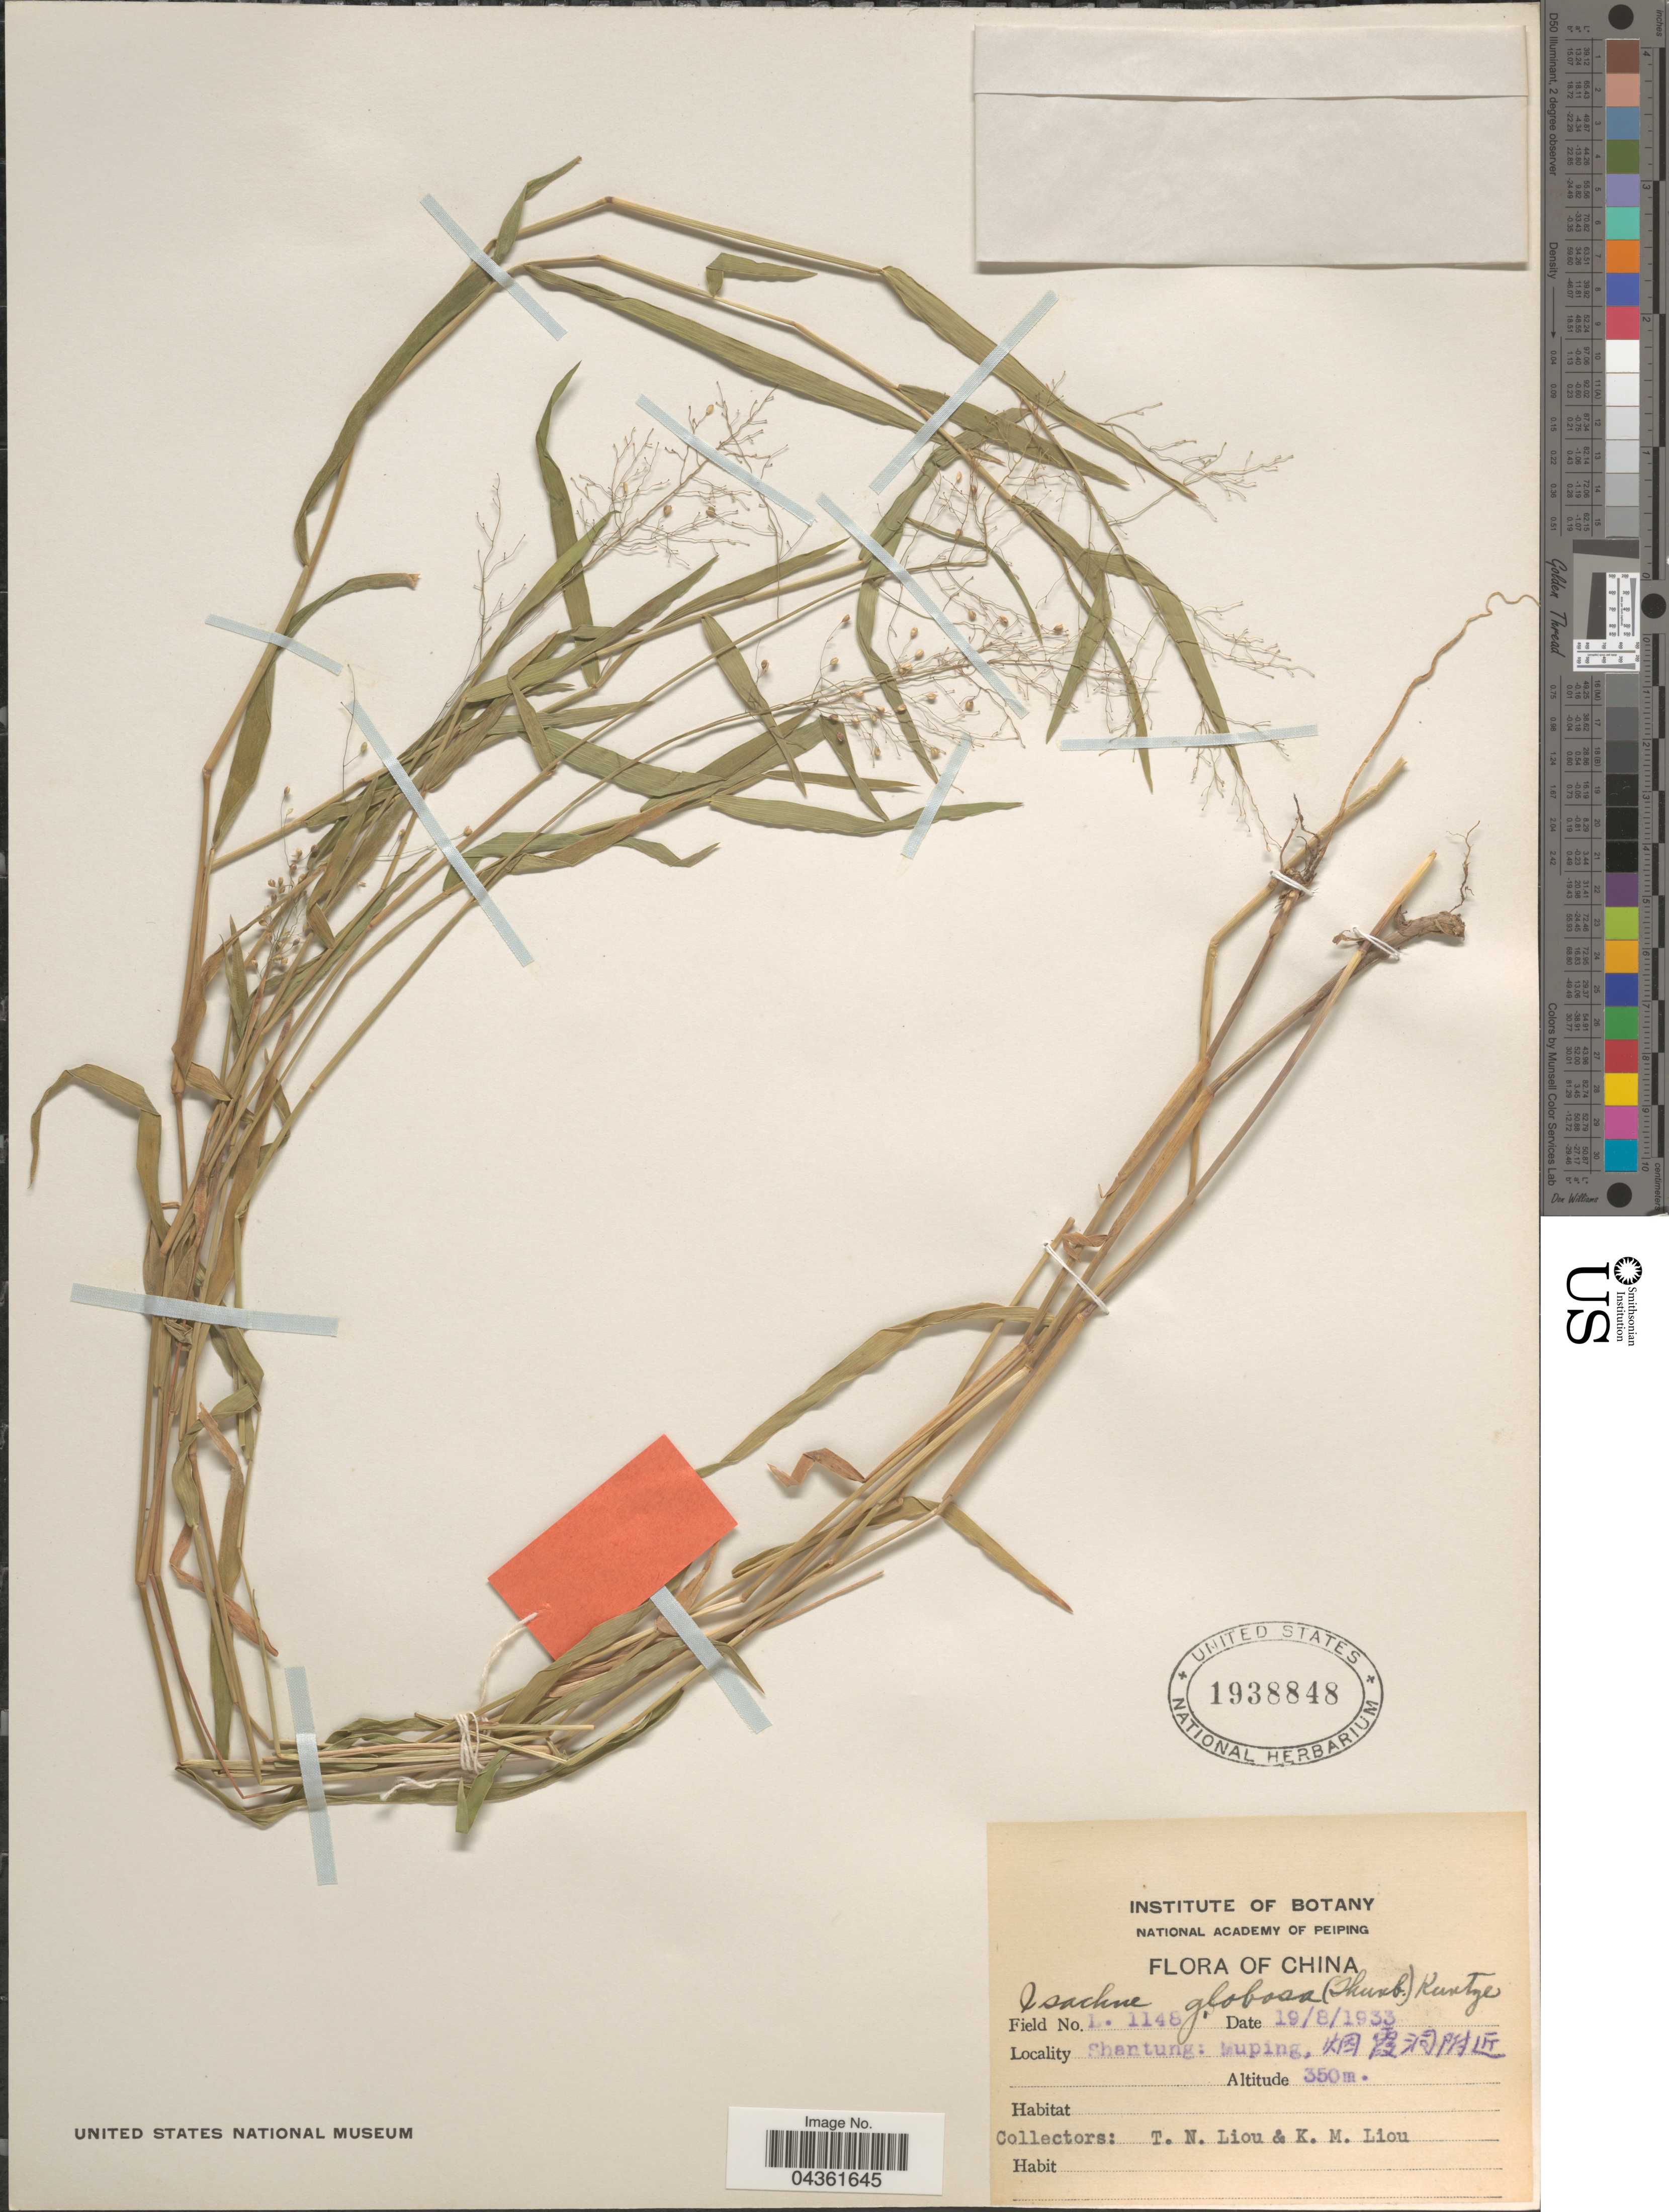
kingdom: Plantae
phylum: Tracheophyta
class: Liliopsida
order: Poales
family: Poaceae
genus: Isachne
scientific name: Isachne globosa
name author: (Thunb.) Kuntze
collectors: T. N. Liou & K. M. Liou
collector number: ! 1148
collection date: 1933-08-19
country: China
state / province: Shandong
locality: Shantung: Muping. X.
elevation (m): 350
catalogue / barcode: US 1938848